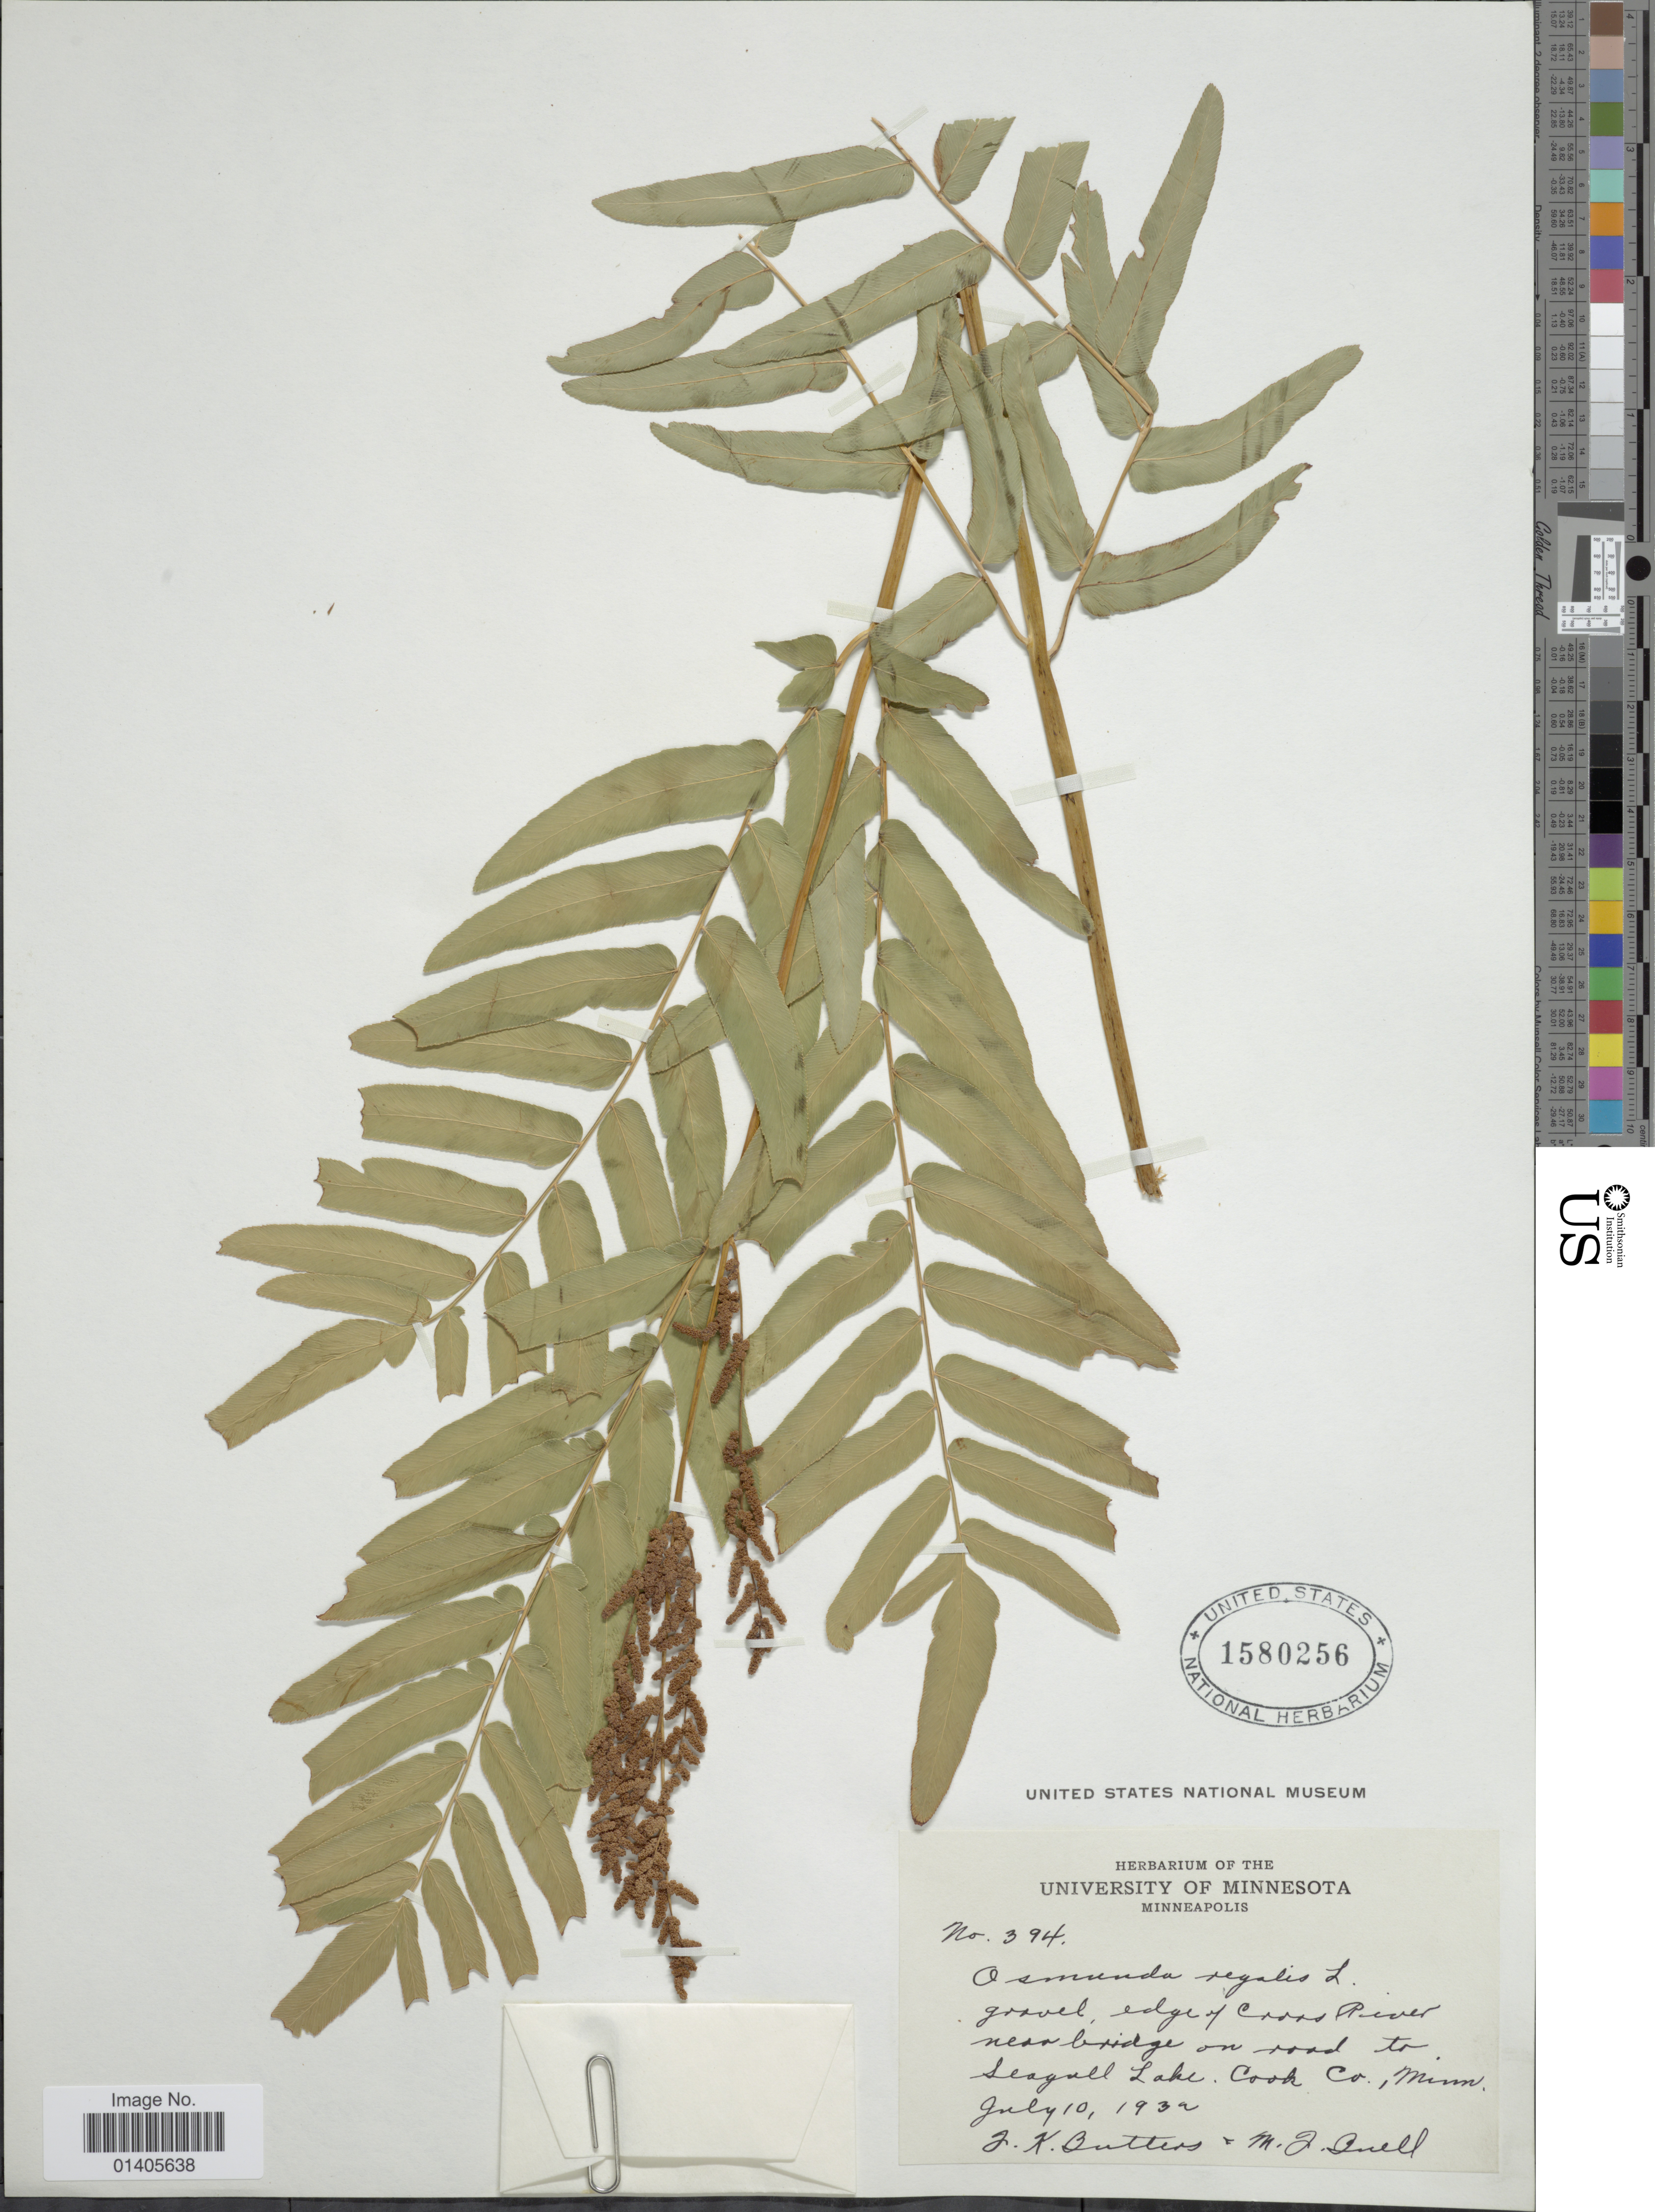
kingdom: Plantae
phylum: Tracheophyta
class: Polypodiopsida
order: Osmundales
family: Osmundaceae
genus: Osmunda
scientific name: Osmunda regalis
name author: L.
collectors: J. Butters & M. Zuell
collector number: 394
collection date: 1934-07-10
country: United States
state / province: Minnesota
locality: Gravel, edge of Cross River near bridge on road to Seagull Lake, Cook Co.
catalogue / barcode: US 1580256